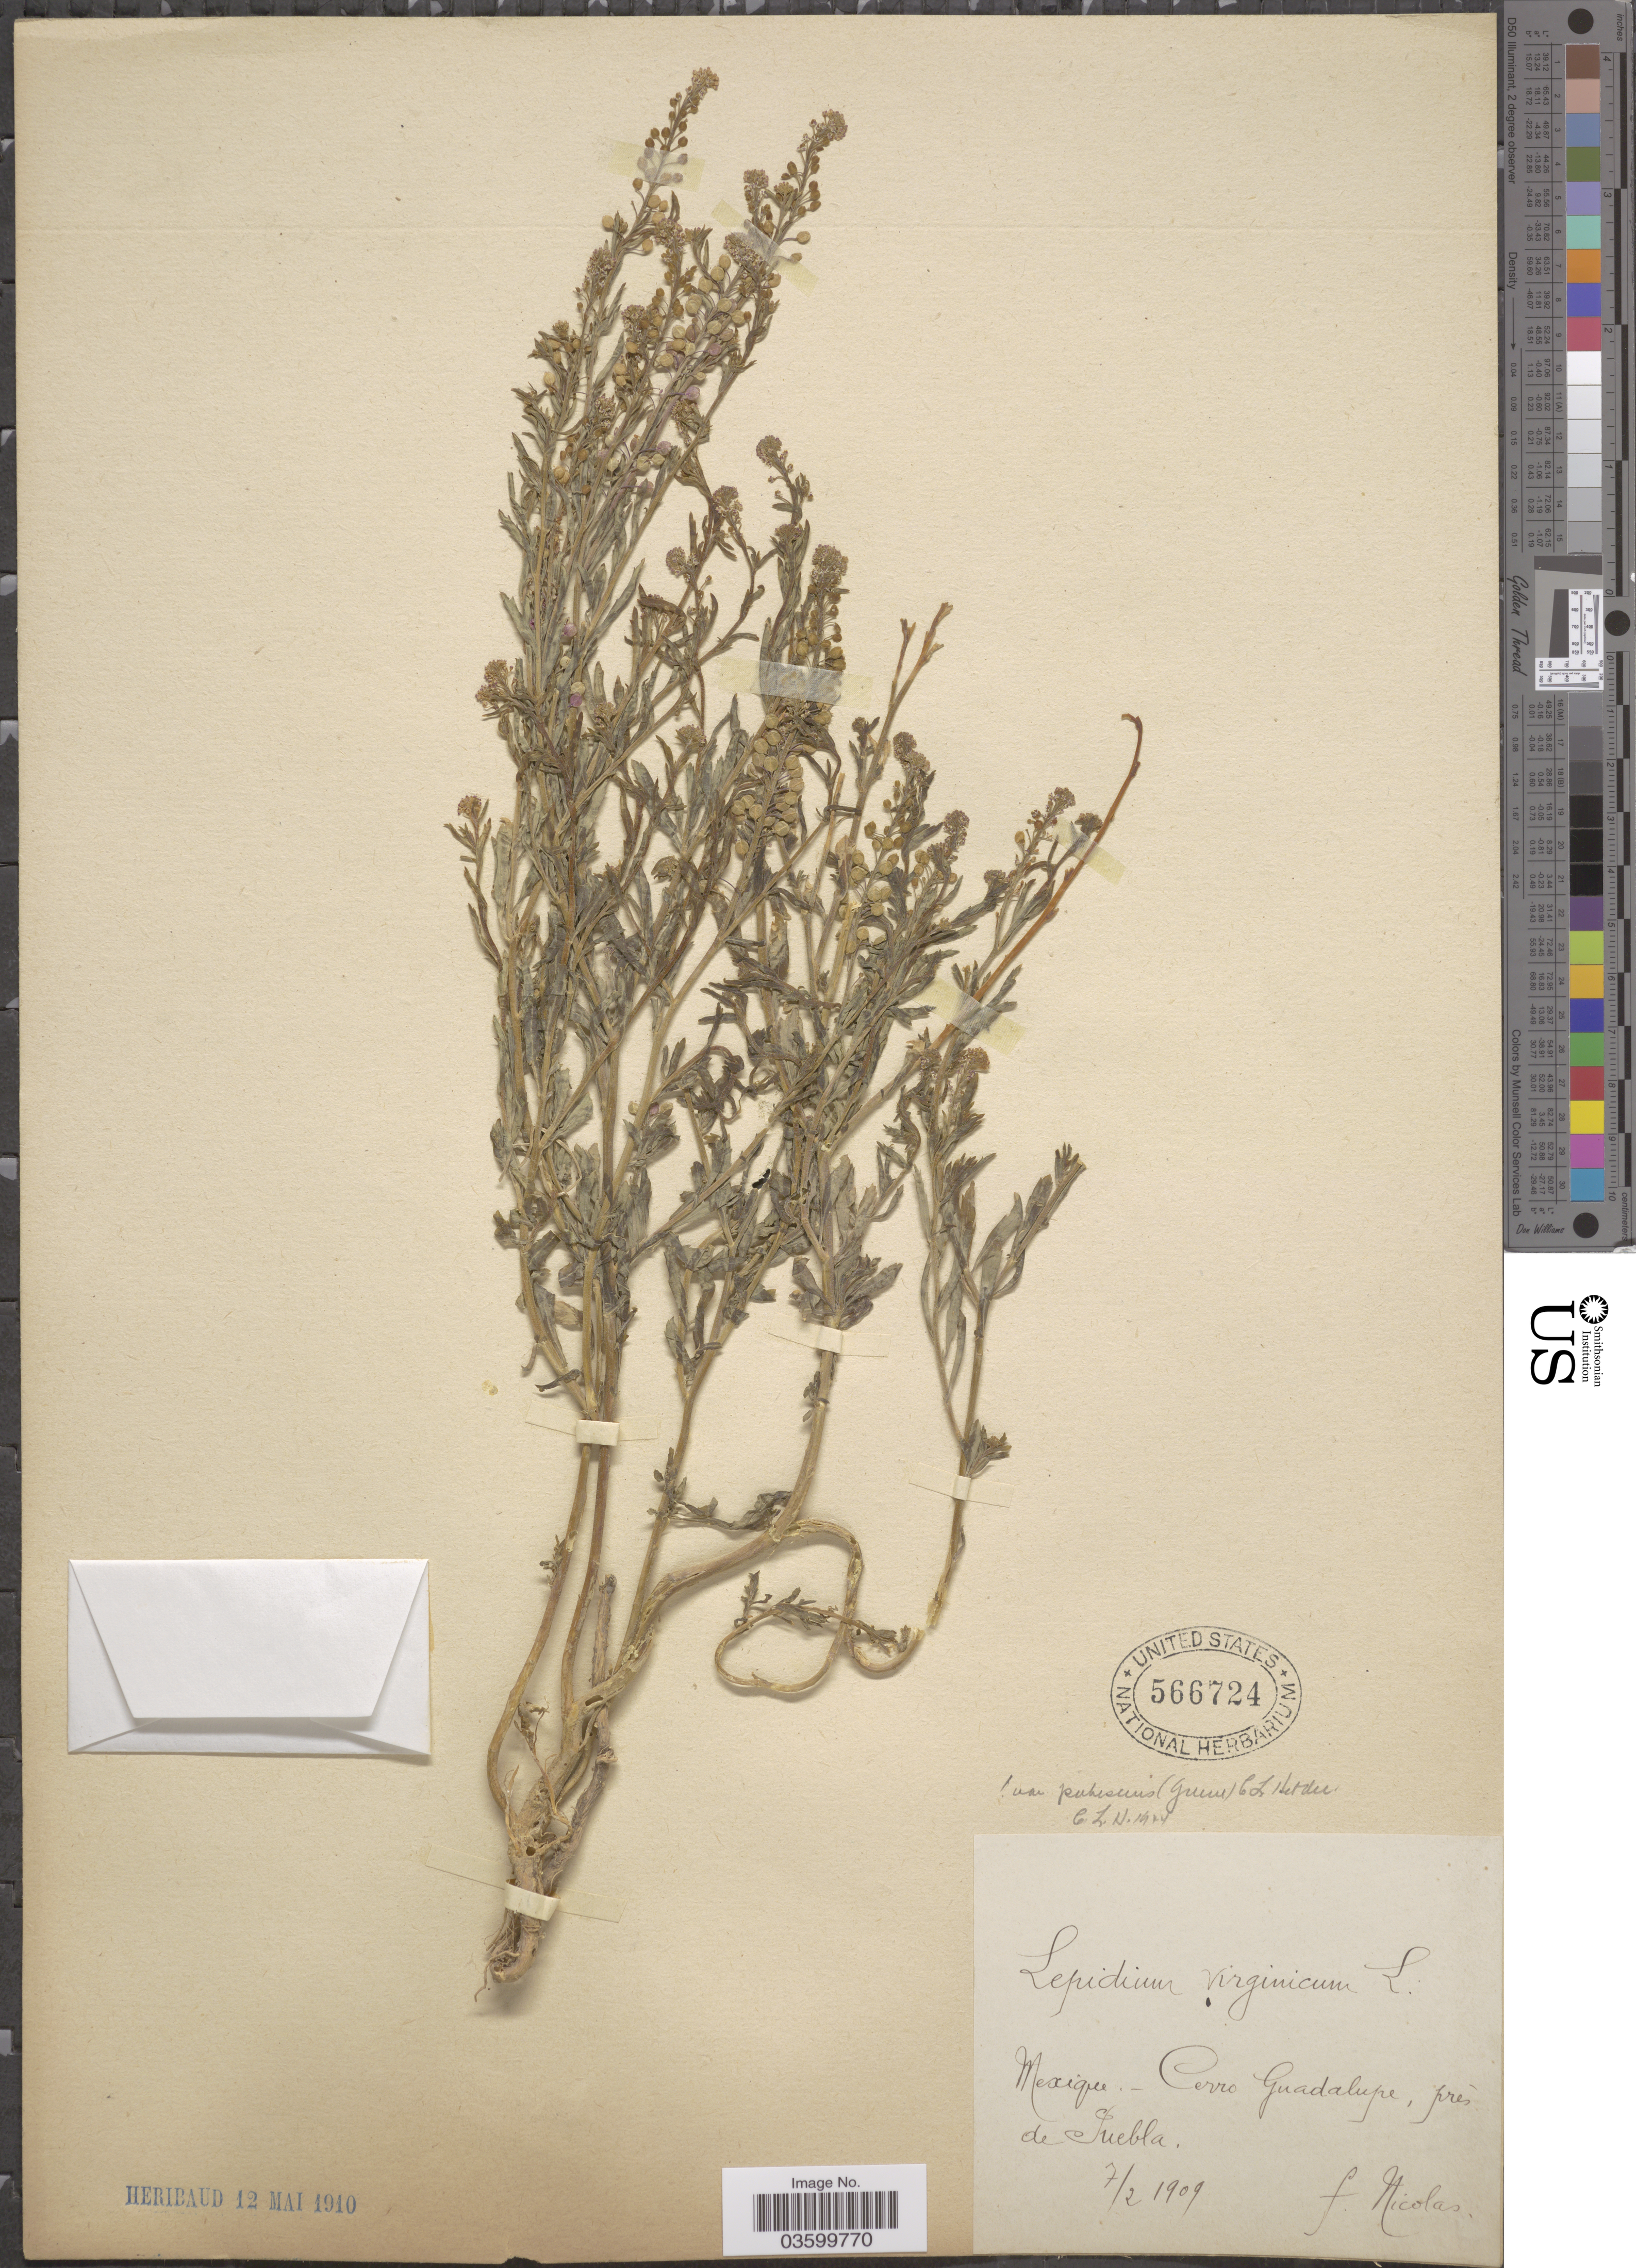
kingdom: Plantae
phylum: Tracheophyta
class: Magnoliopsida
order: Brassicales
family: Brassicaceae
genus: Lepidium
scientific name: Lepidium virginicum var. pubescens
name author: (Greene) C.L. Hitchc.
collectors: F. Nicolas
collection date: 1909-02-07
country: Mexico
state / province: Puebla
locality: Cerro Guadalupe, près de Puebla.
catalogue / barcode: US 566724